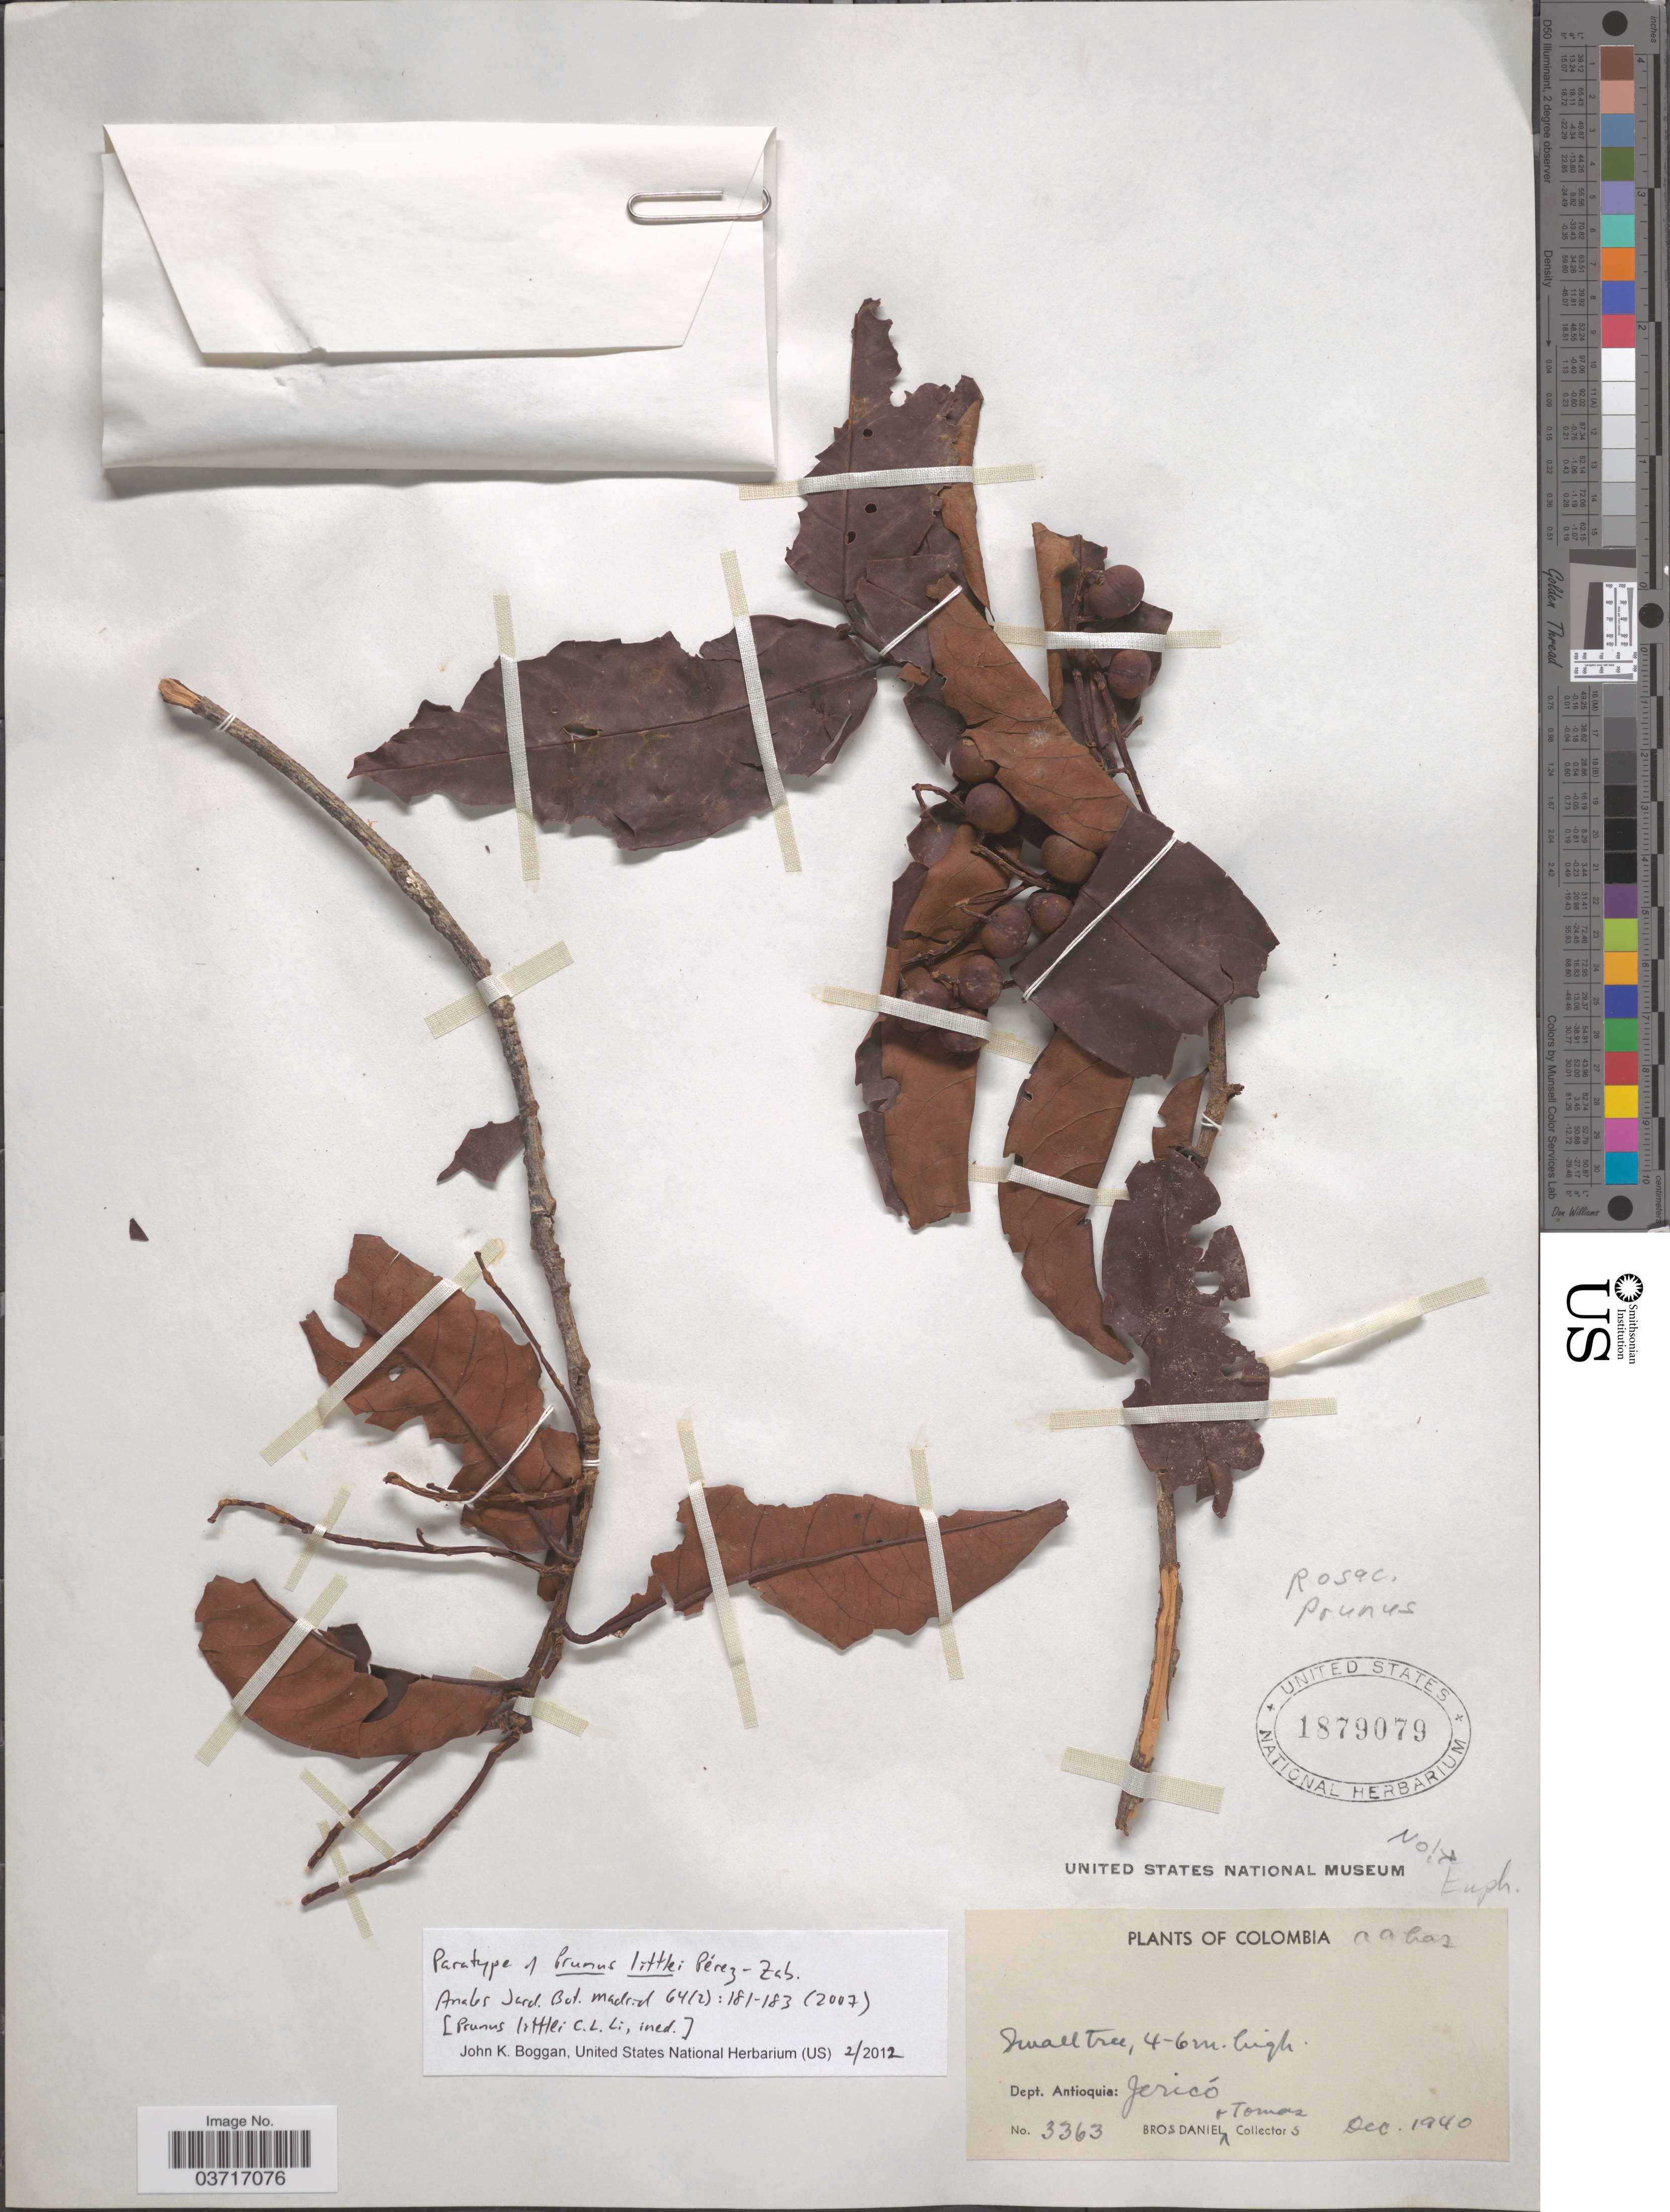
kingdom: Plantae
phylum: Tracheophyta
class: Magnoliopsida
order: Rosales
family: Rosaceae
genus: Prunus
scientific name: Prunus littlei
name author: Pérez-Zab.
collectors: Bro. Daniel & -. Tomas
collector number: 3363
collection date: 1940-12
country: Colombia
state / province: Antioquia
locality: Dept. Antioquia: Jericó.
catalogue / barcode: US 1879079